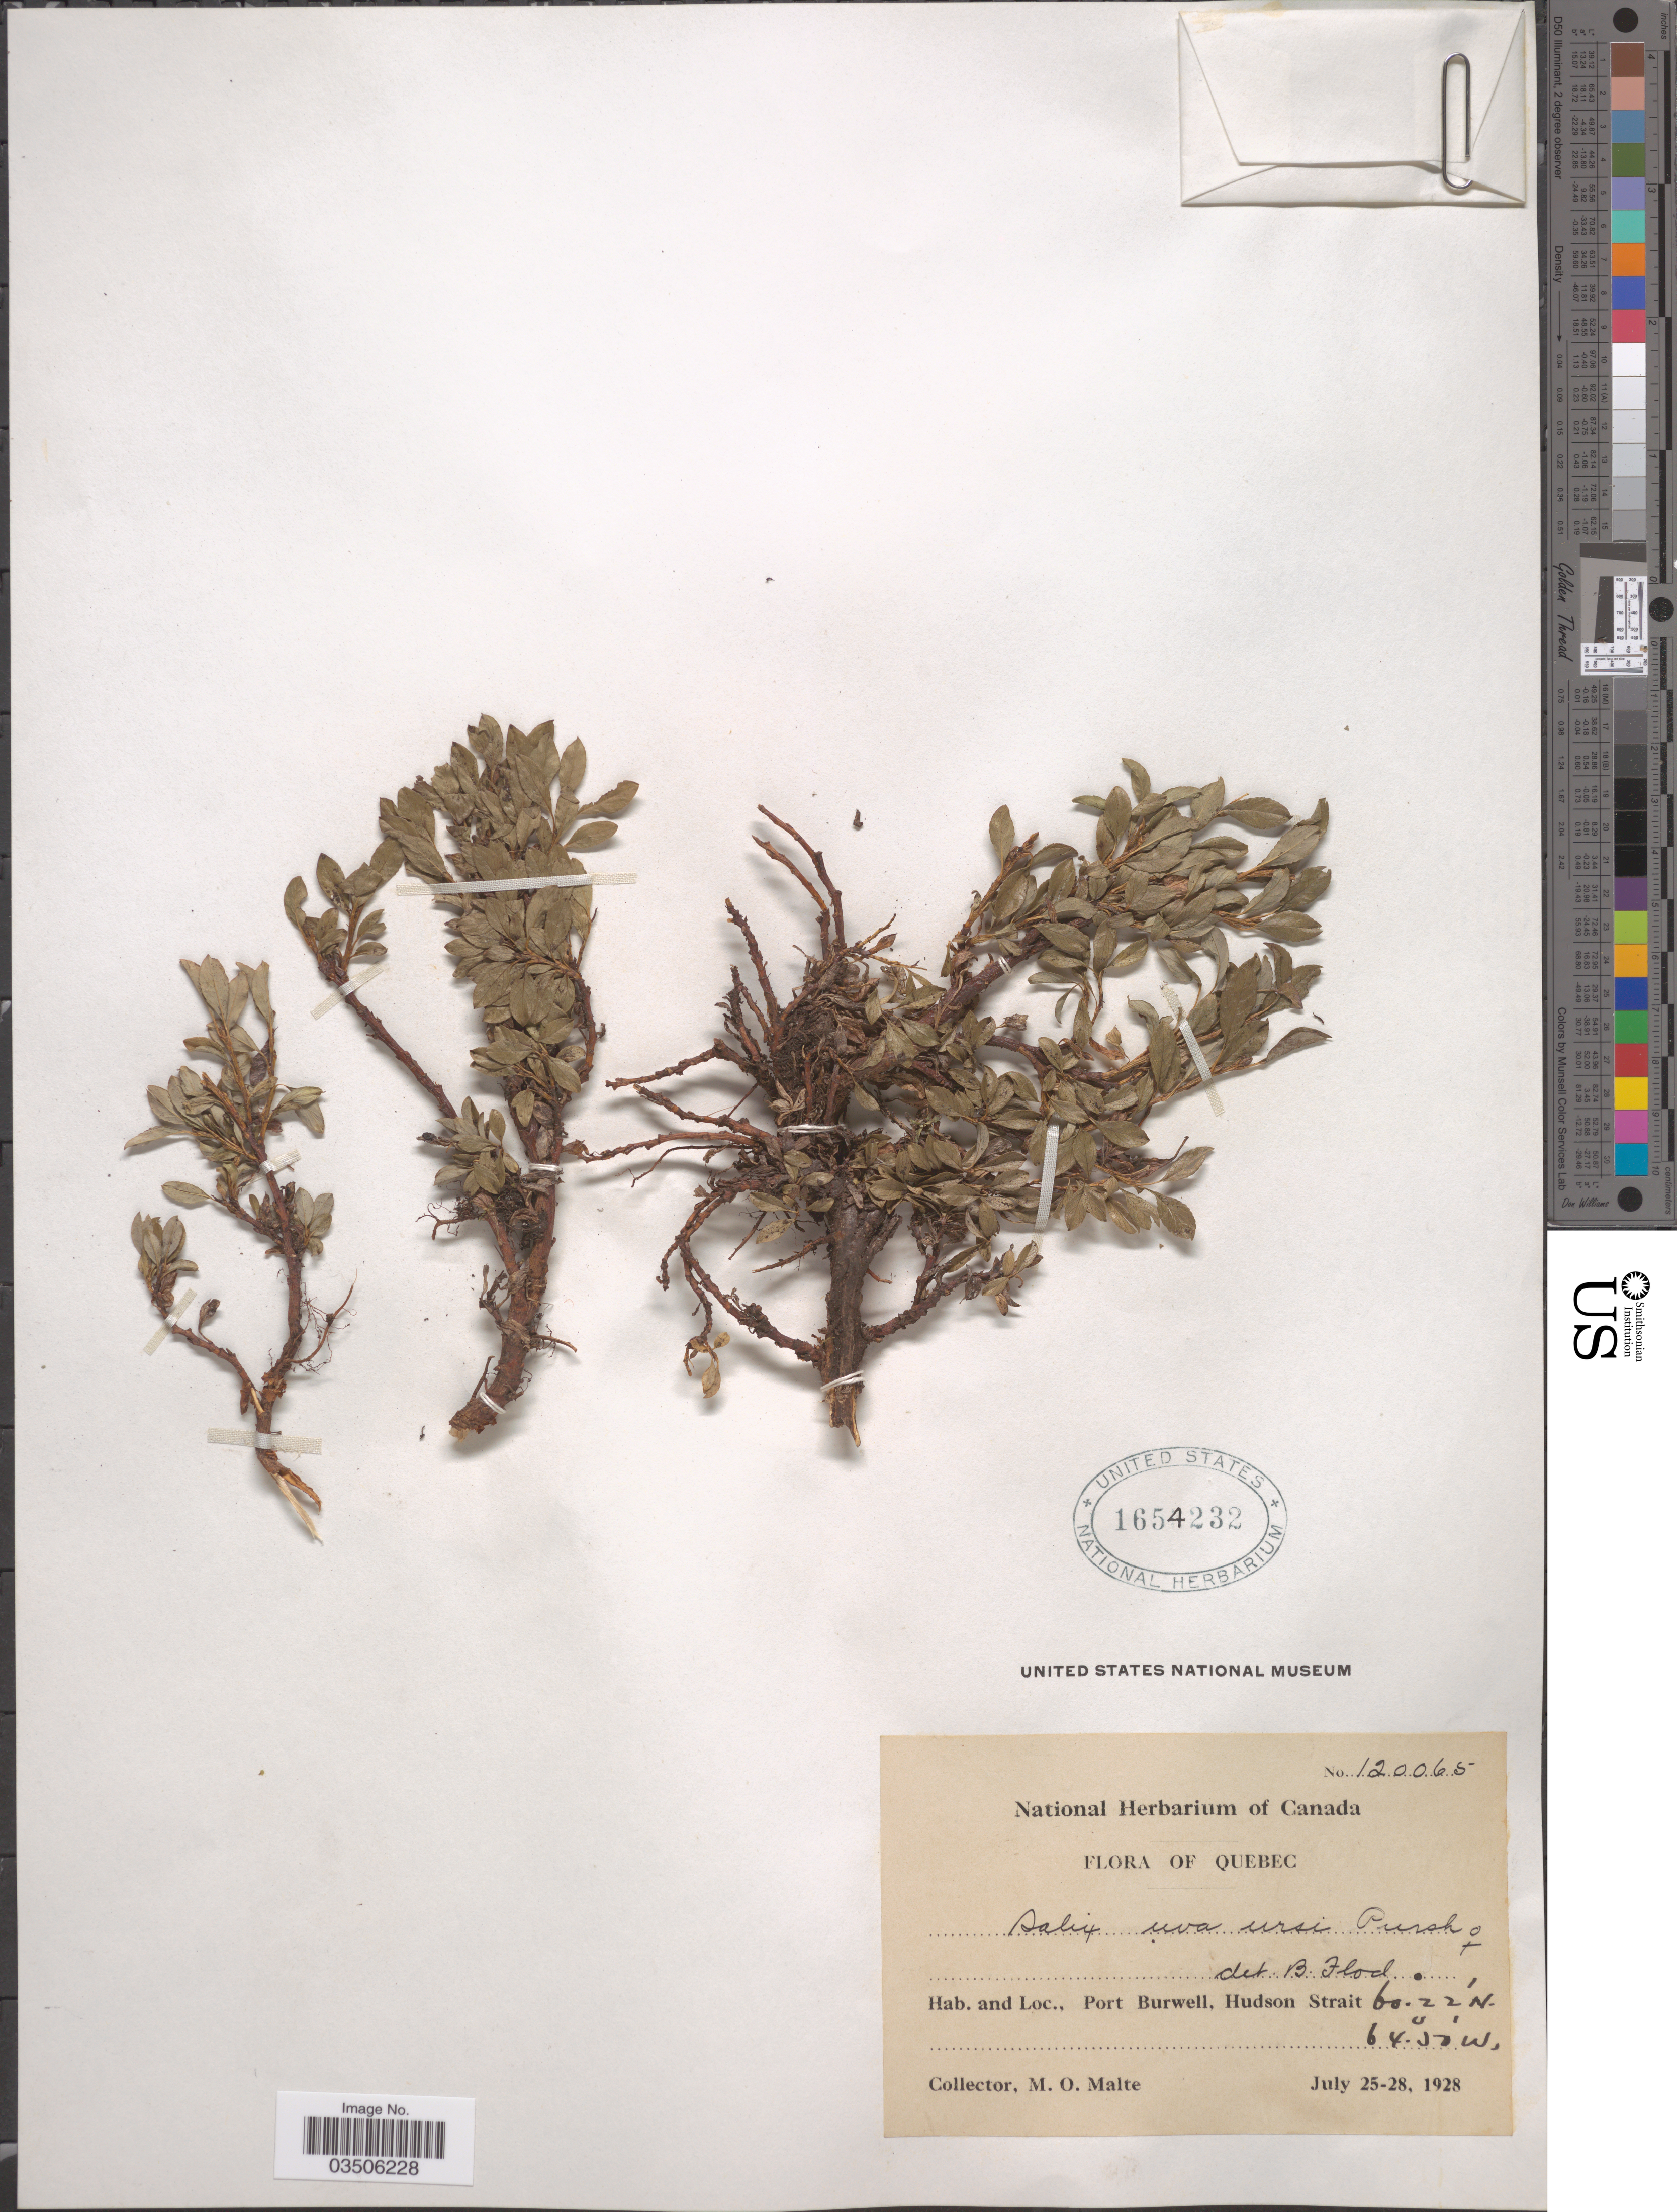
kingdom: Plantae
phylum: Tracheophyta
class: Magnoliopsida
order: Malpighiales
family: Salicaceae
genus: Salix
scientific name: Salix uva-ursi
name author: Pursh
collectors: M. O. Malte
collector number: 120065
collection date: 1928-07-25/1928-07-28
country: Canada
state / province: Quebec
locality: Port Burwell, Hudson Strait.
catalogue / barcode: US 1654232